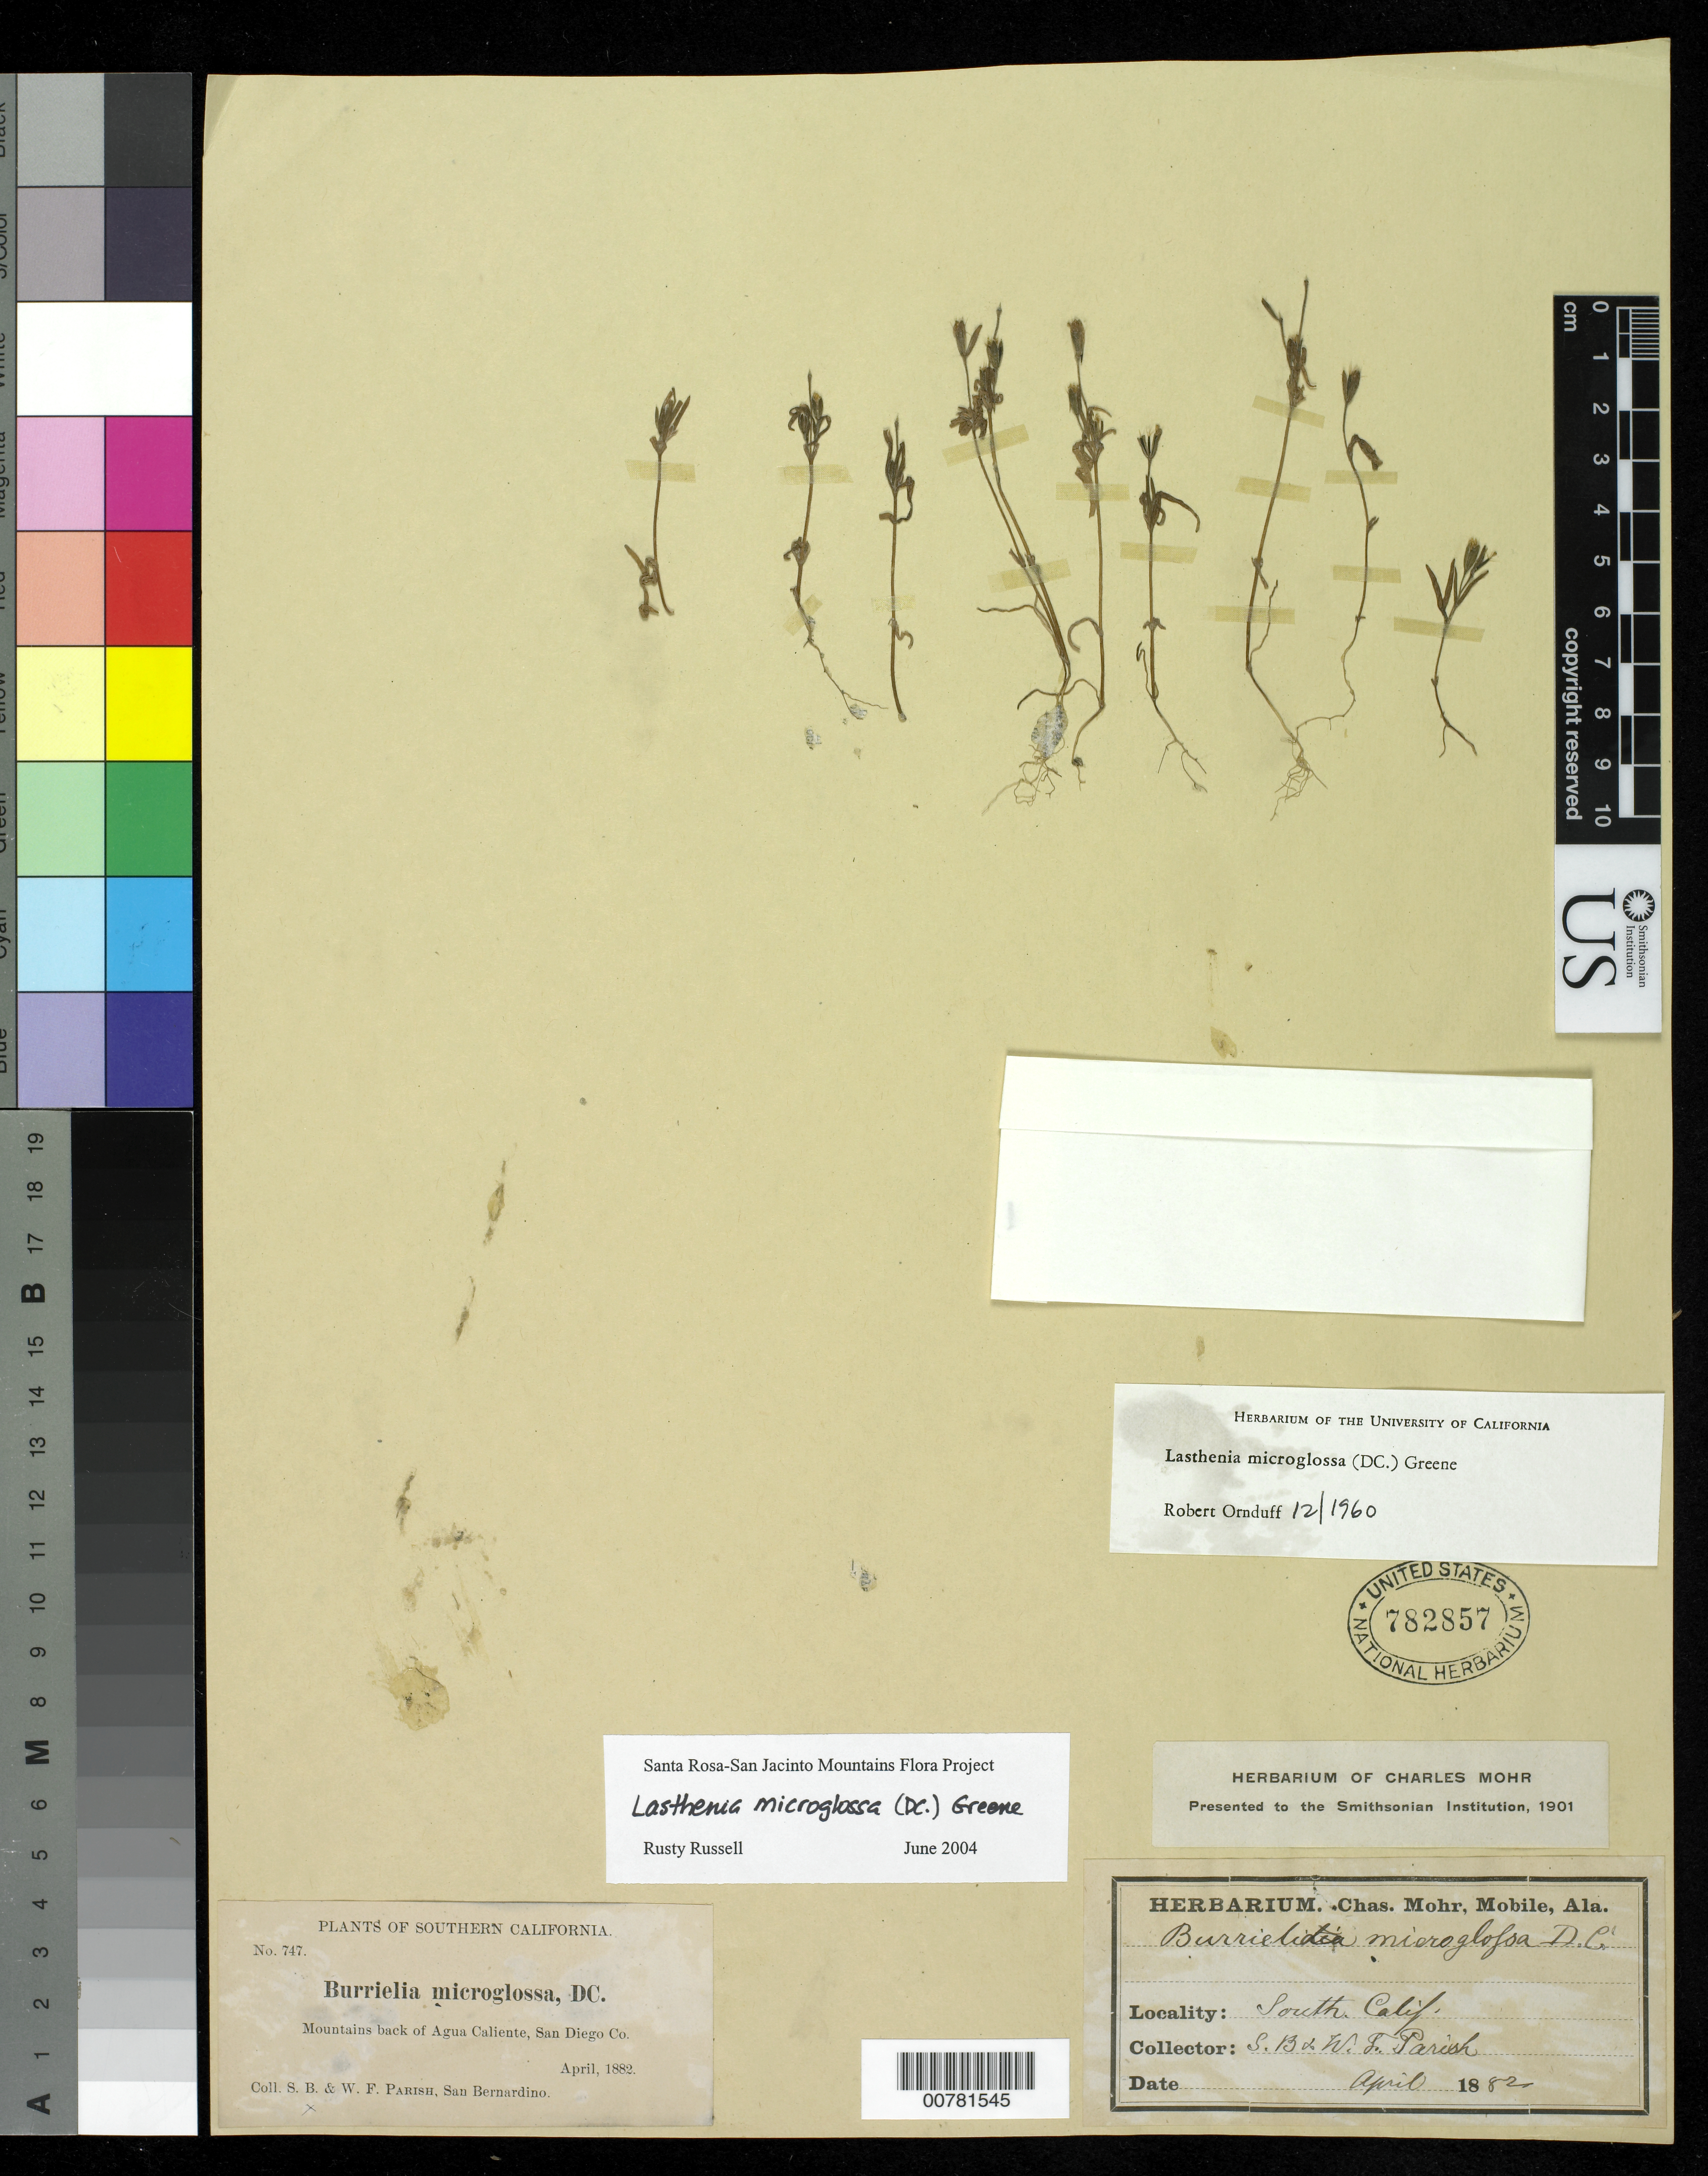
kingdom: Plantae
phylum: Tracheophyta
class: Magnoliopsida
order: Asterales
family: Asteraceae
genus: Lasthenia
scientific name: Lasthenia microglossa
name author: (DC.) Greene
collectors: S. B. Parish & W. F. Parish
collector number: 747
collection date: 1882-04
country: United States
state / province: California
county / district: San Diego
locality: Southern California. Mountains back of Agua Caliente, San Diego Co.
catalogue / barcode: US 782857